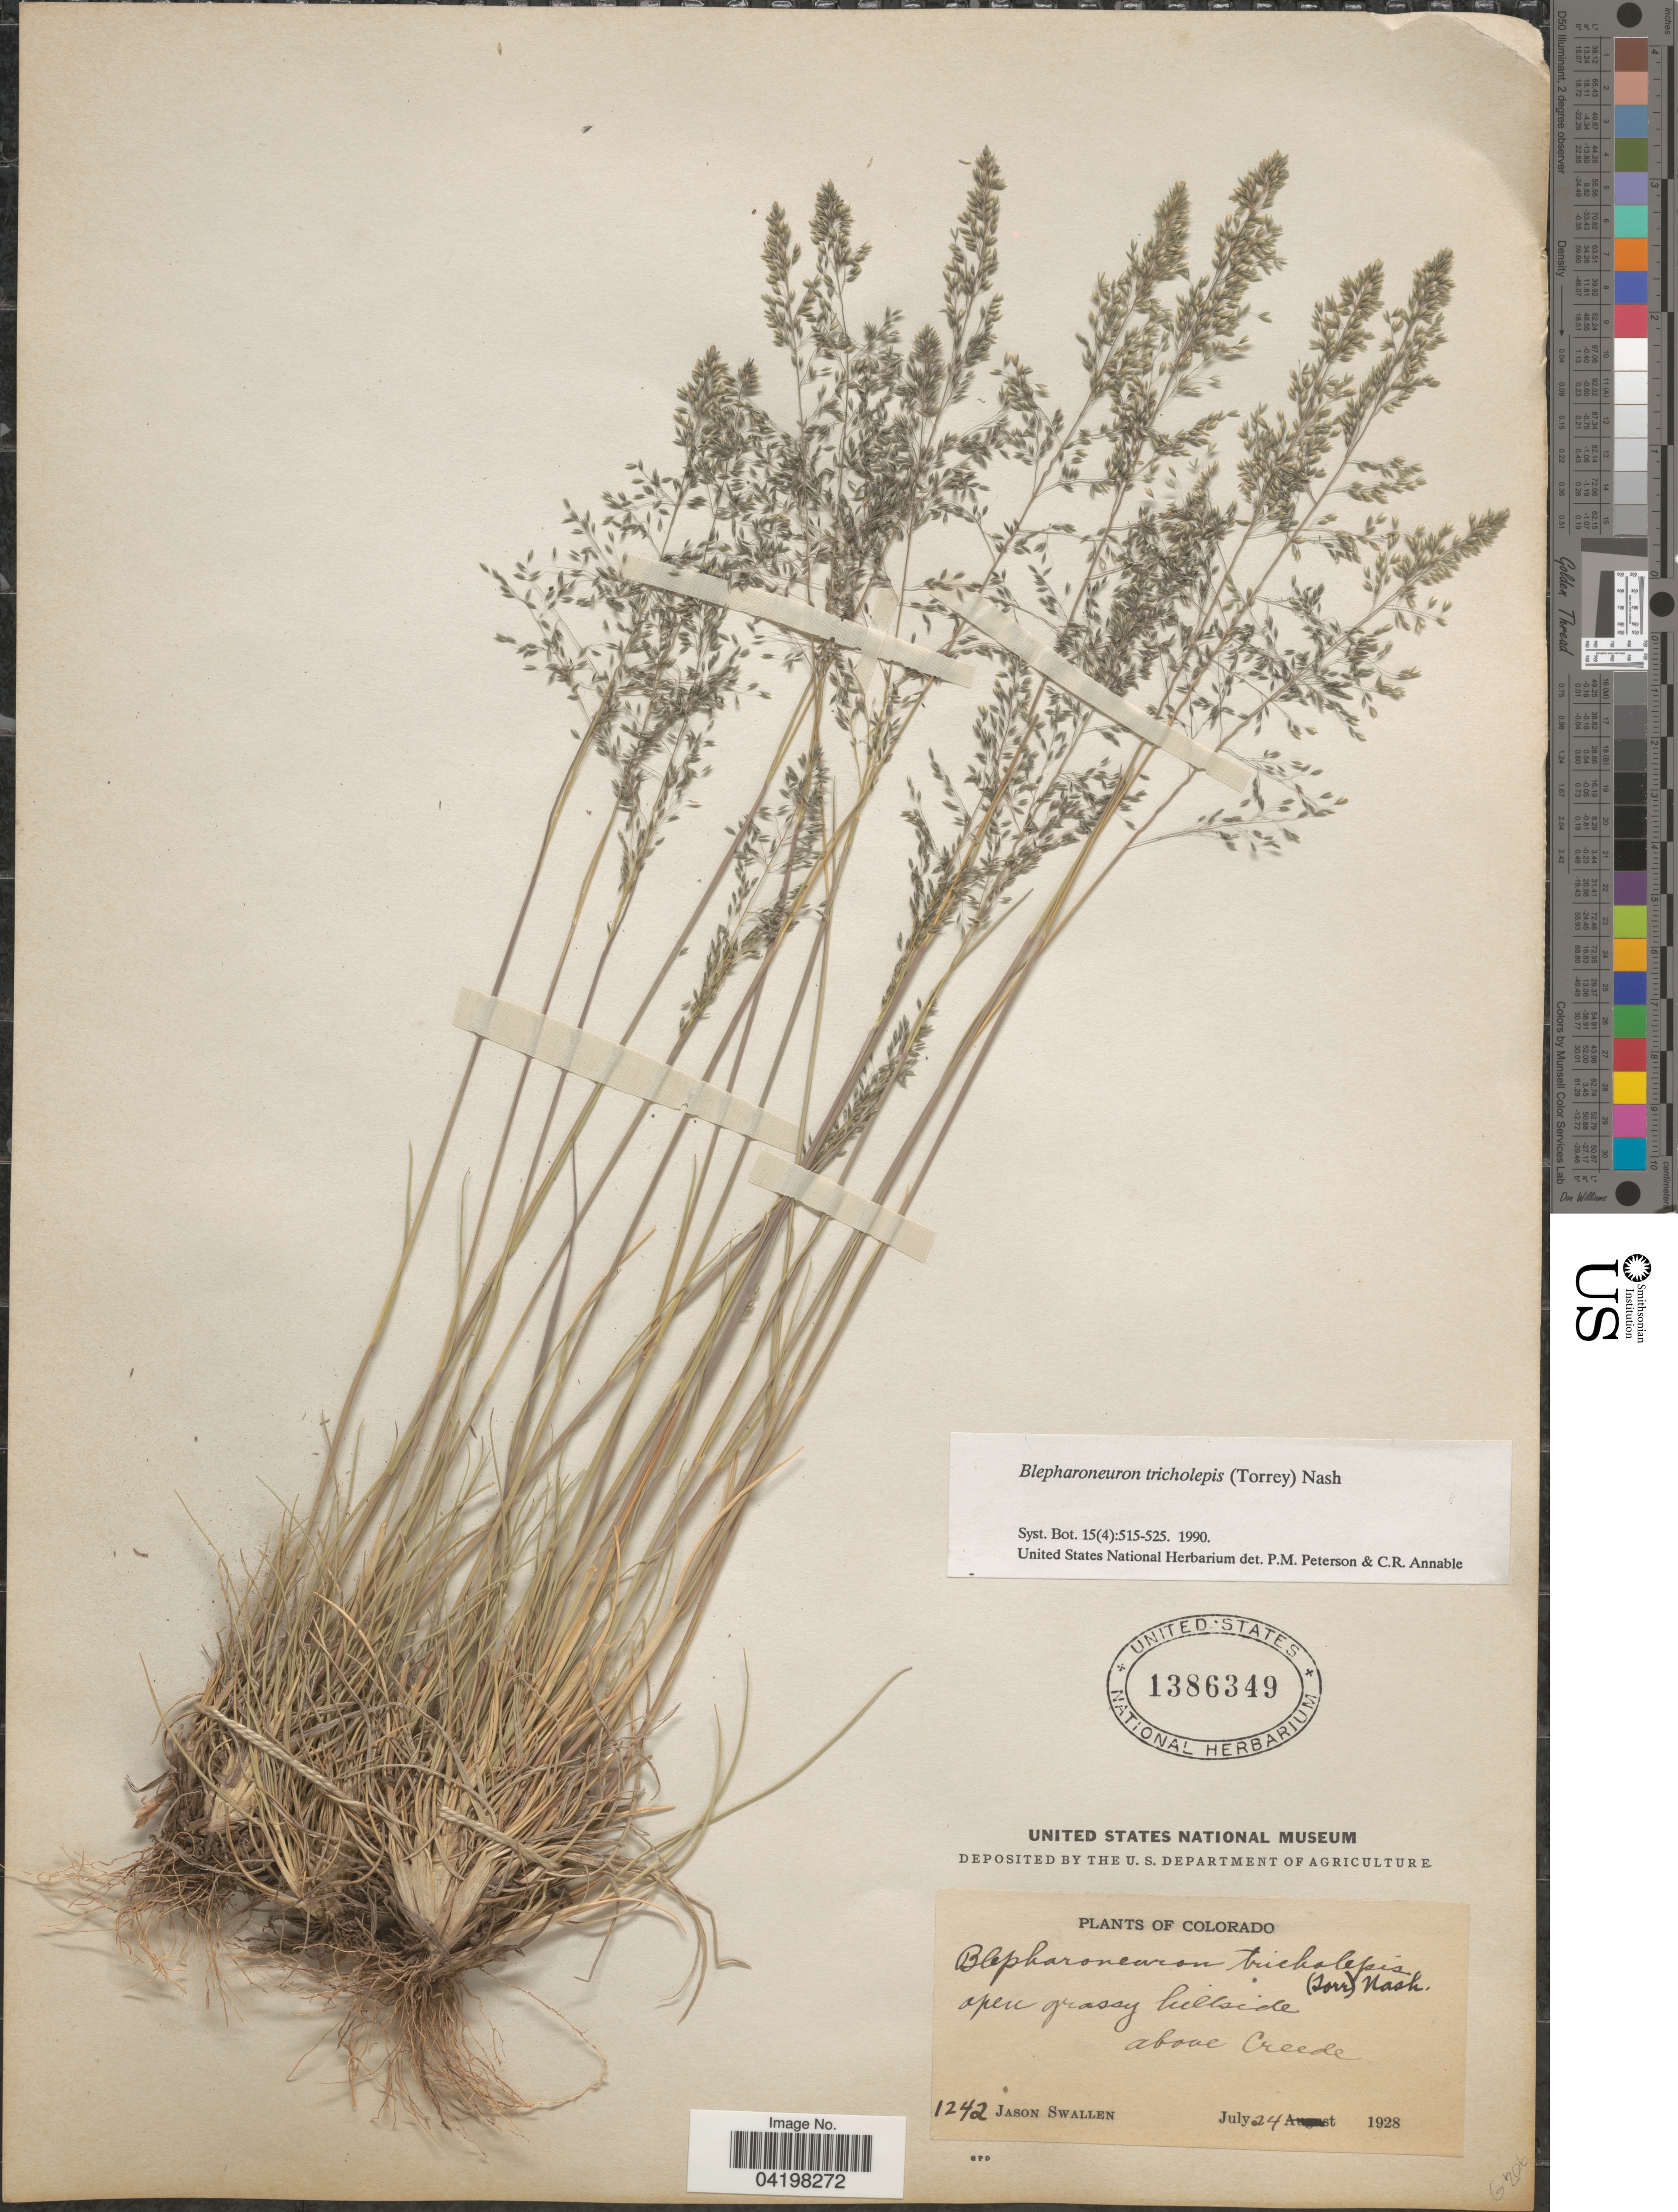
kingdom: Plantae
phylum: Tracheophyta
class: Liliopsida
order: Poales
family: Poaceae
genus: Muhlenbergia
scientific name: Muhlenbergia tricholepis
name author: (Torr.) Columbus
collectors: J. R. Swallen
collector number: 1242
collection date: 1928-07-24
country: United States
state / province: Colorado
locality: Open grassy hillside above Creede.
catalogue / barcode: US 1386349